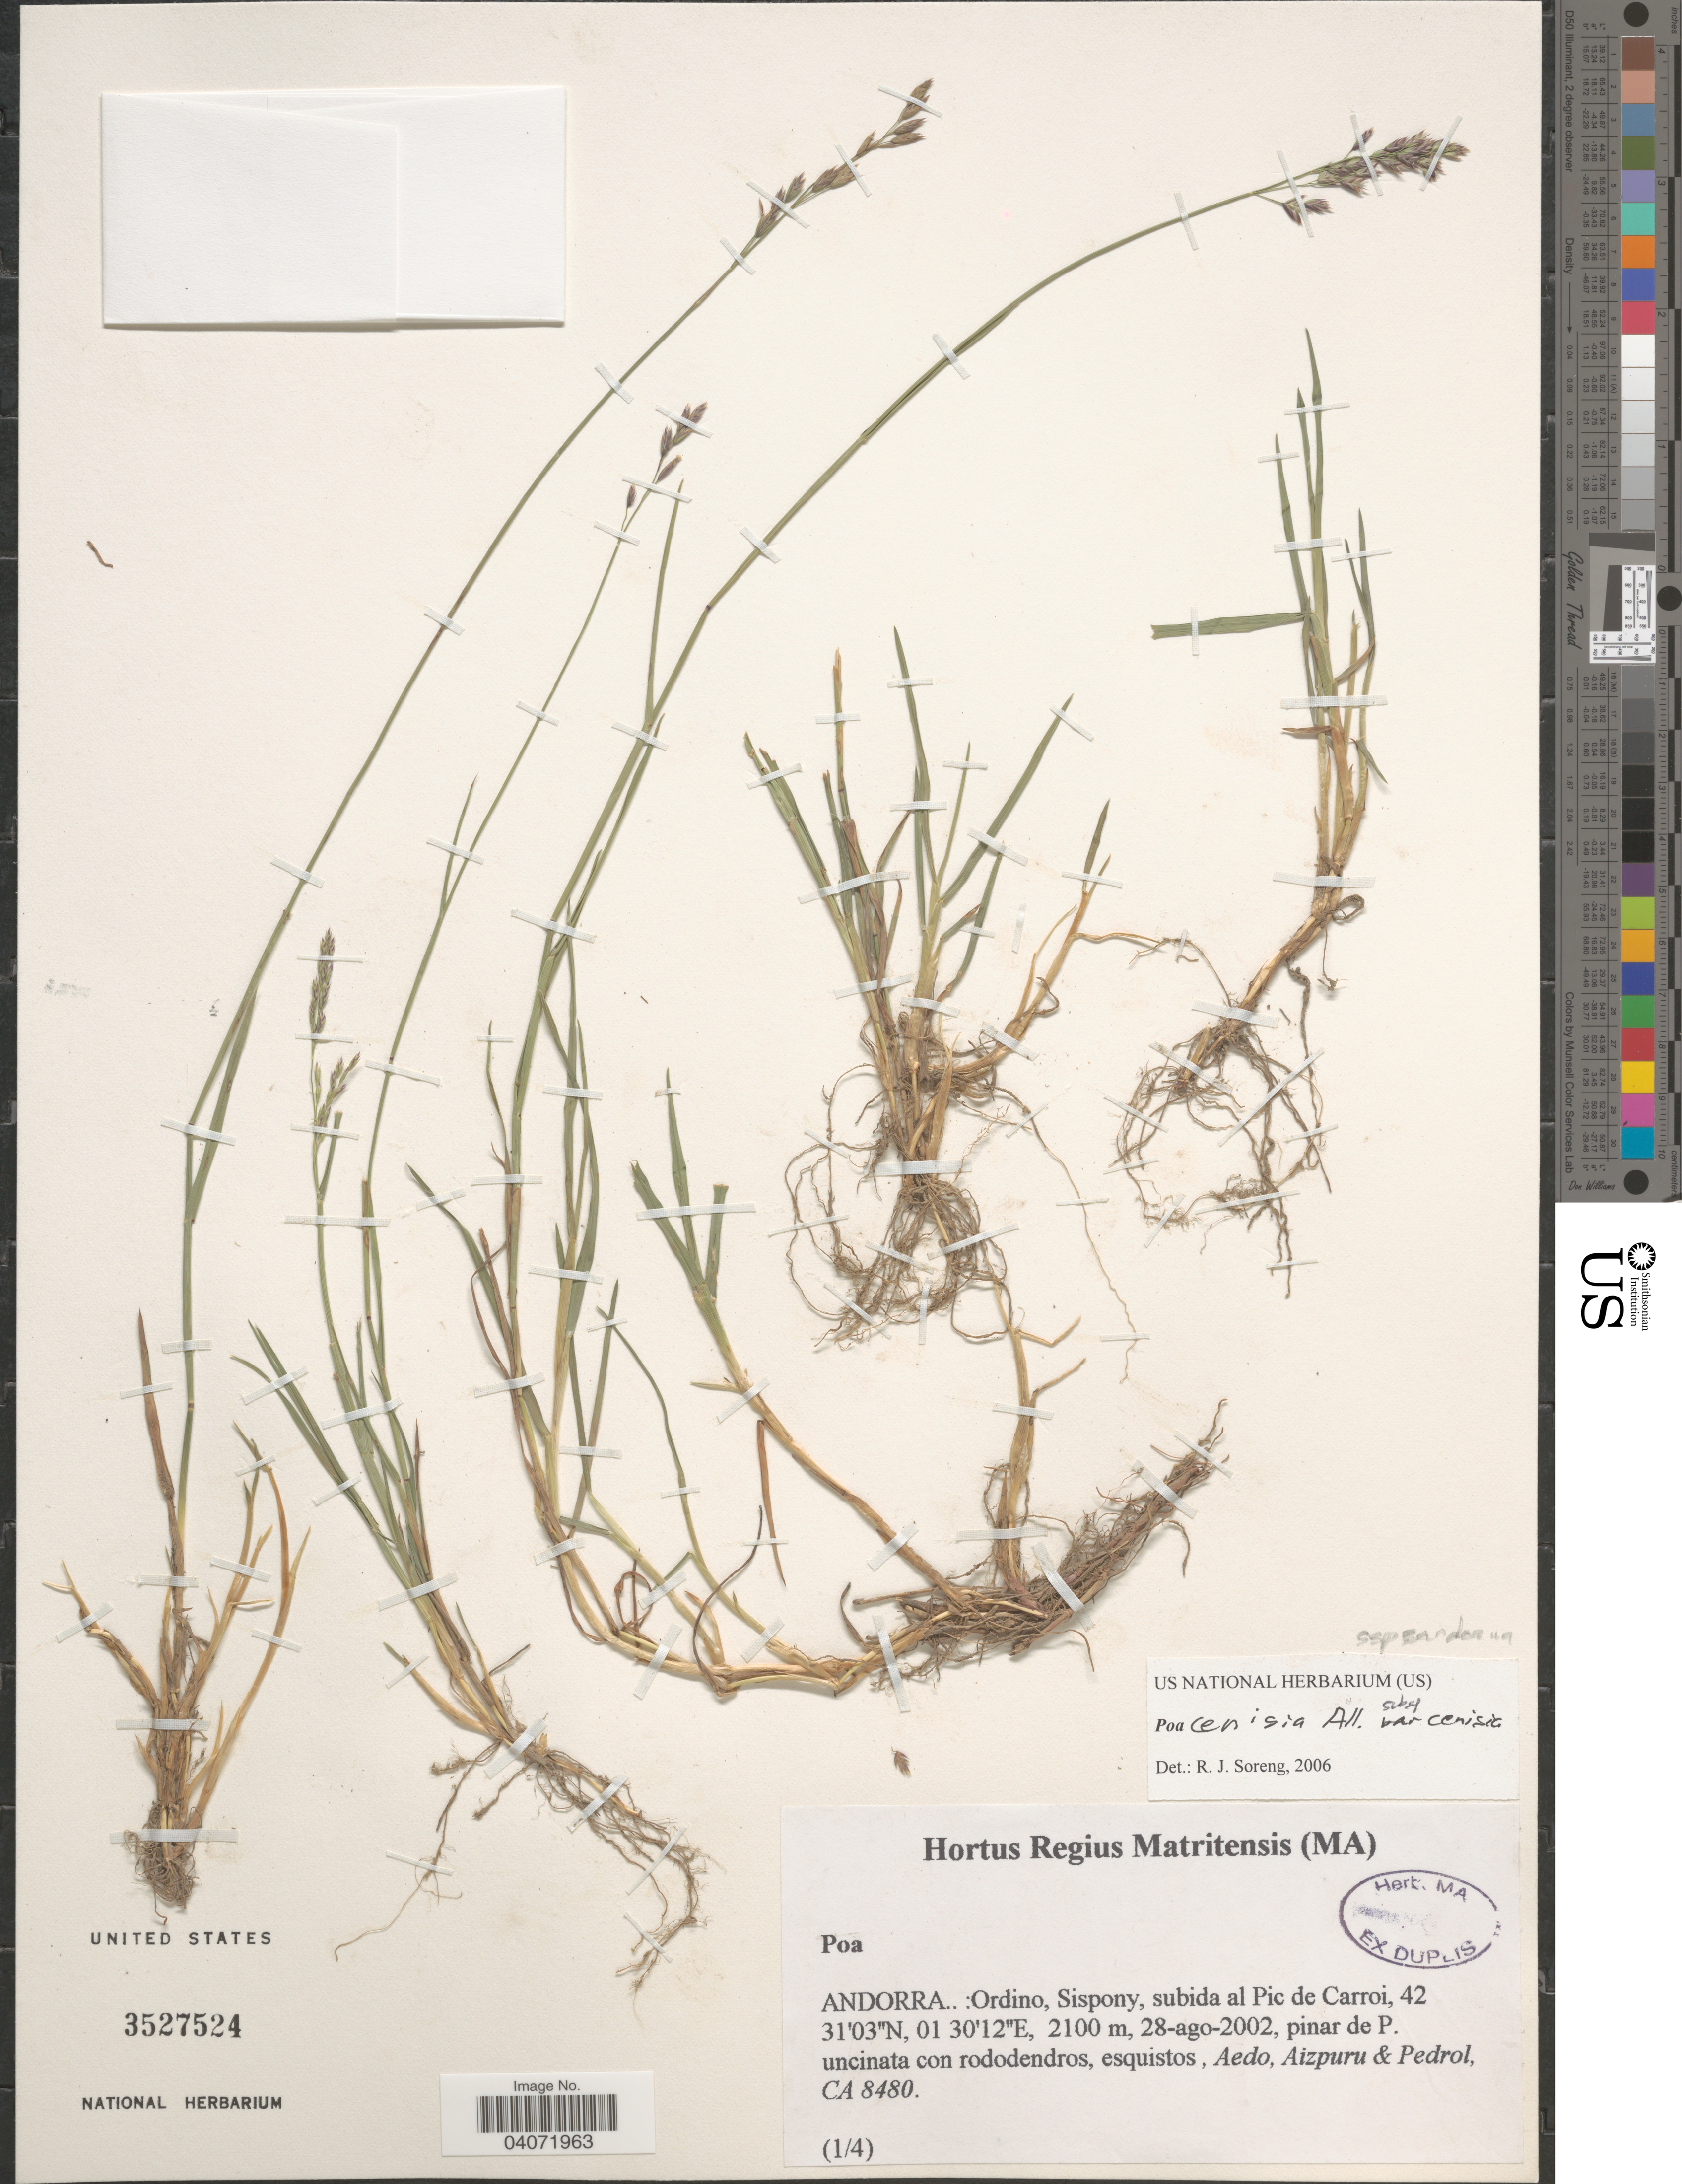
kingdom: Plantae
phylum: Tracheophyta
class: Liliopsida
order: Poales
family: Poaceae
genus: Poa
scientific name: Poa cenisia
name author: All.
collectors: C. Aedo, I. Aizpuru & J. Pedrol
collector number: CA8480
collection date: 2002-08-28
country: Andorra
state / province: Ordino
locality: Sispony, subida al Pic de Carroi.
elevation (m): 2100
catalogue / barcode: US 3527524